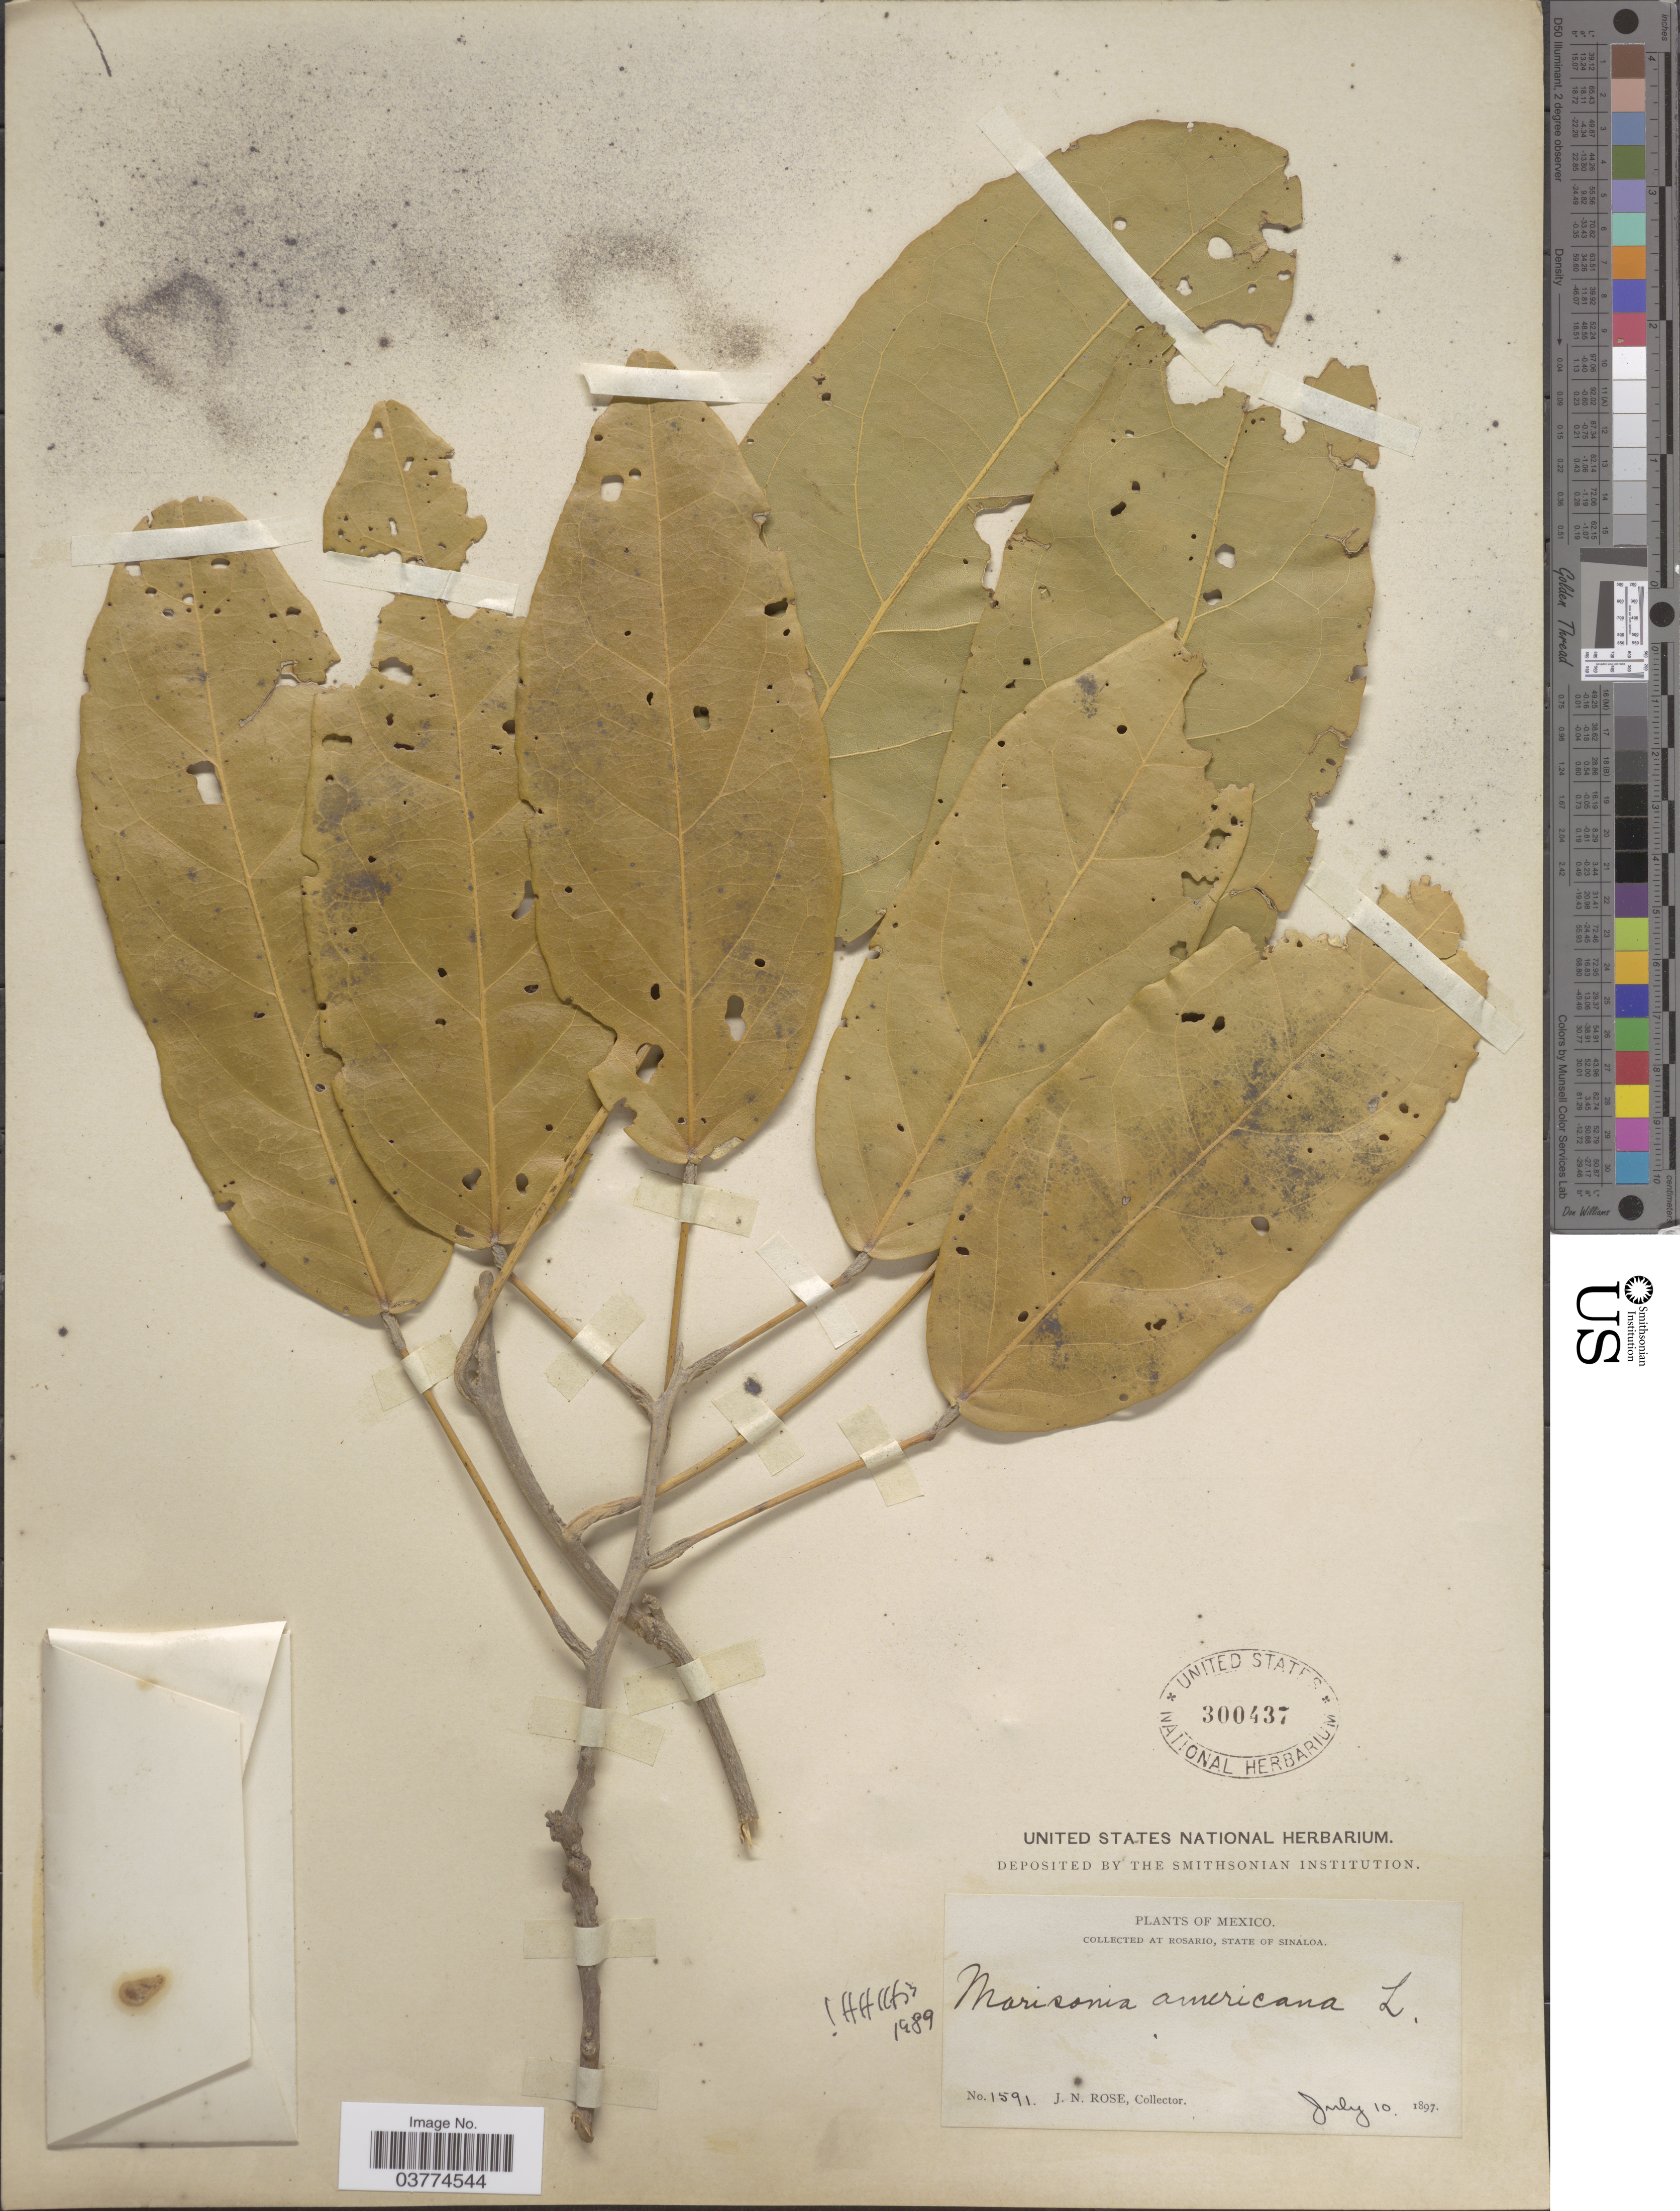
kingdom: Plantae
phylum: Tracheophyta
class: Magnoliopsida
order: Brassicales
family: Capparaceae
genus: Morisonia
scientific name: Morisonia americana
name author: L.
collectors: J. N. Rose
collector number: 1591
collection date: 1897-07-10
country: Mexico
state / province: Sinaloa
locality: At Rosario.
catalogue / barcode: US 300437